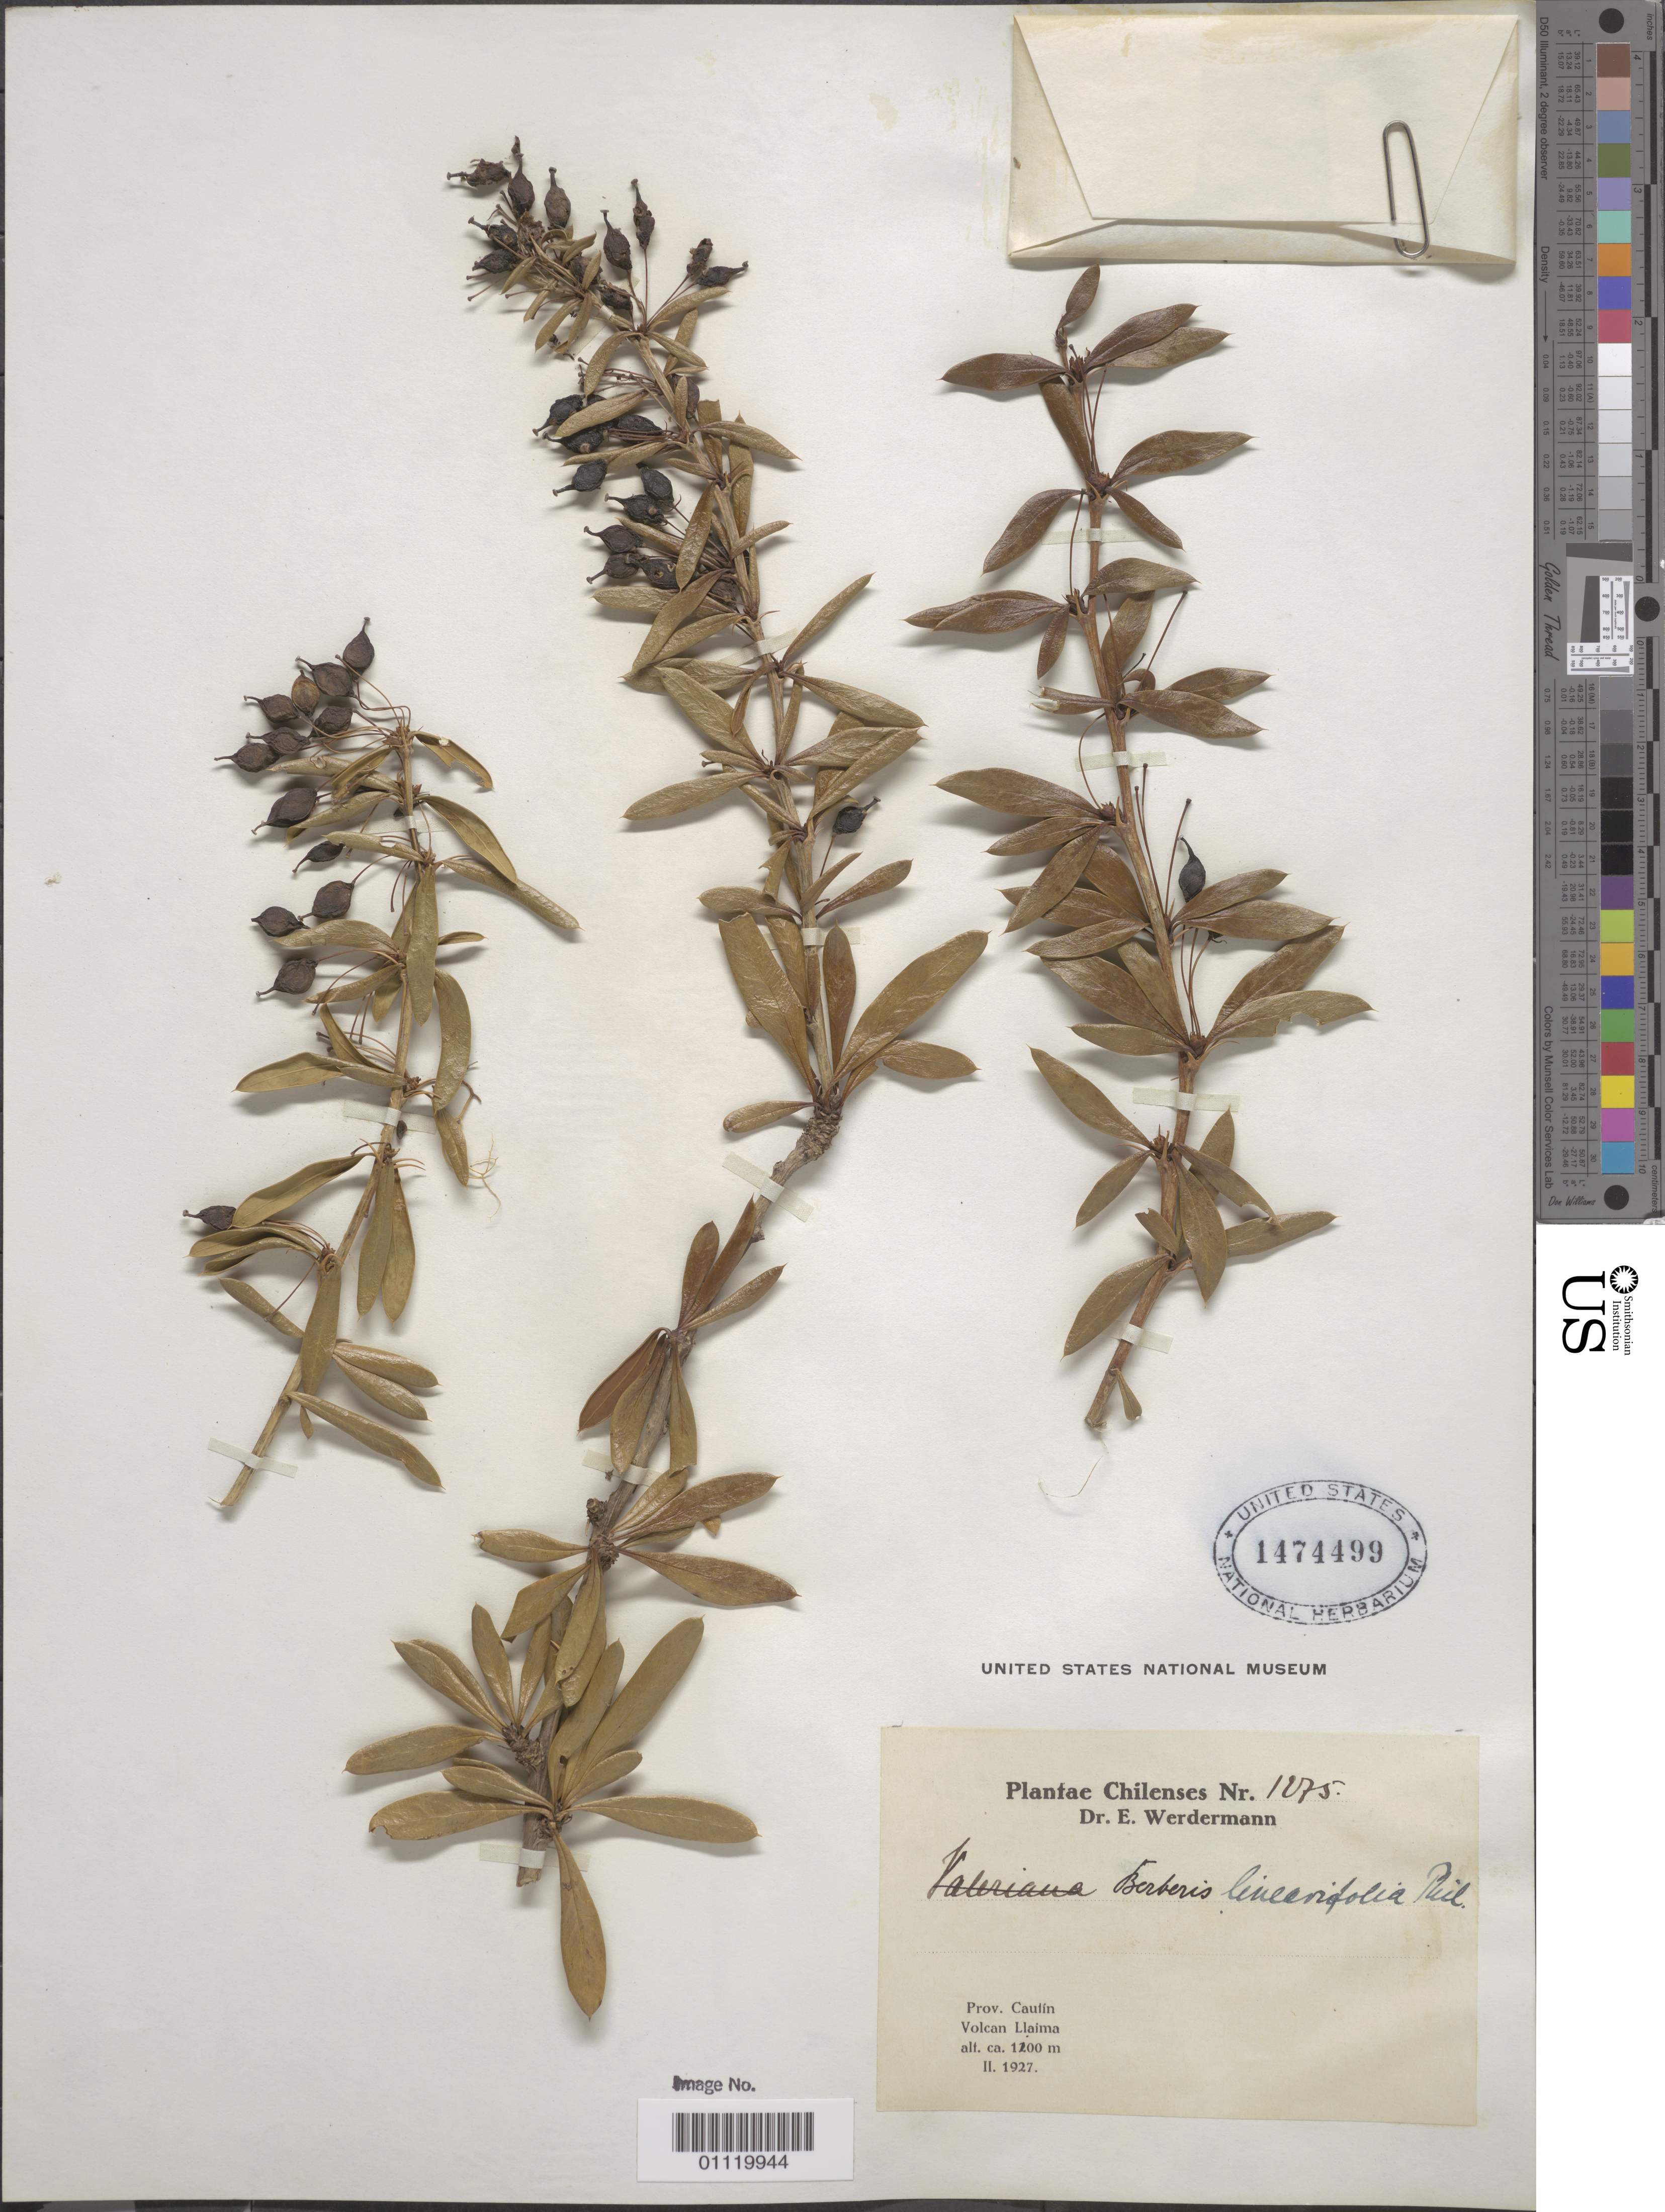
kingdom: Plantae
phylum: Tracheophyta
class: Magnoliopsida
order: Ranunculales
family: Berberidaceae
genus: Berberis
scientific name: Berberis linearifolia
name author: Phil.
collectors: E. Wedermann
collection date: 1927-02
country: Chile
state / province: Araucanía (IX)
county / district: Cautin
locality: Llaima Volcano.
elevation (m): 1200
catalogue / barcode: US 1474499